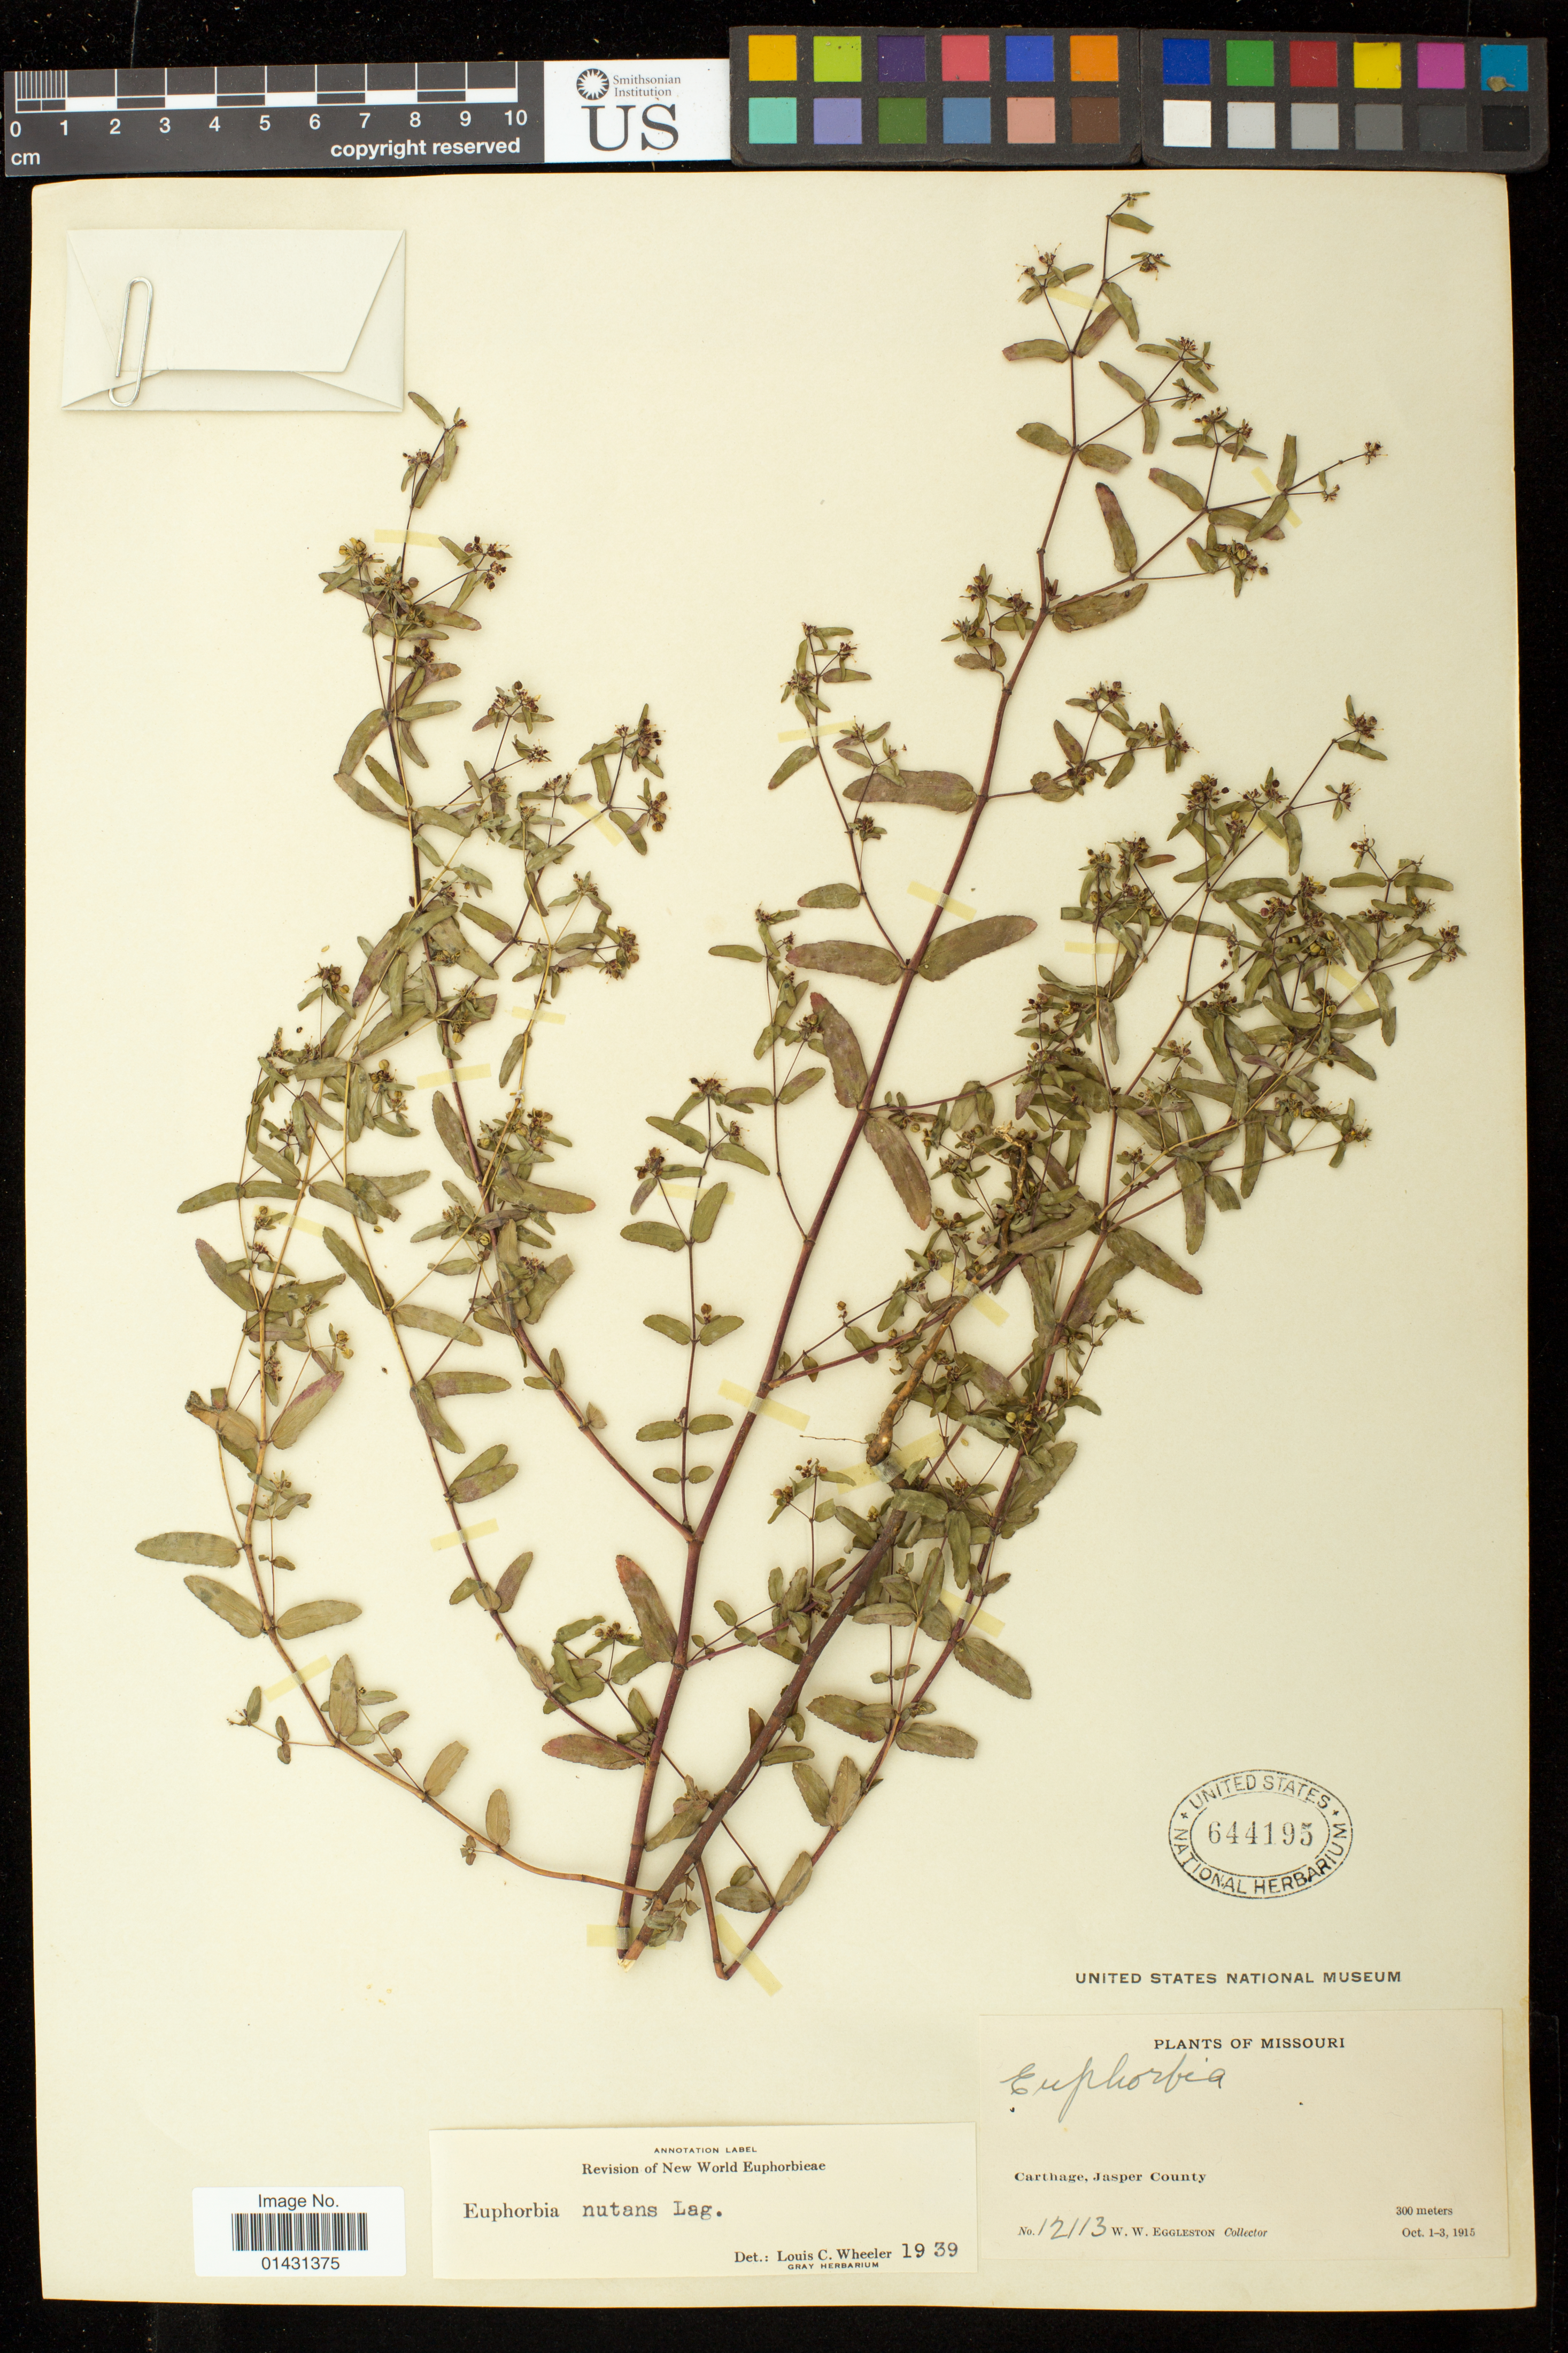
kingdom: Plantae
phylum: Tracheophyta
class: Magnoliopsida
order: Malpighiales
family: Euphorbiaceae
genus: Euphorbia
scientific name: Euphorbia maculata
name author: L.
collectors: W. W. Eggleston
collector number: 12113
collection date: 1915-10-01/1915-10-03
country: United States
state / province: Missouri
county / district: Jasper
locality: Carthage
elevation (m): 300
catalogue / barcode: US 644195